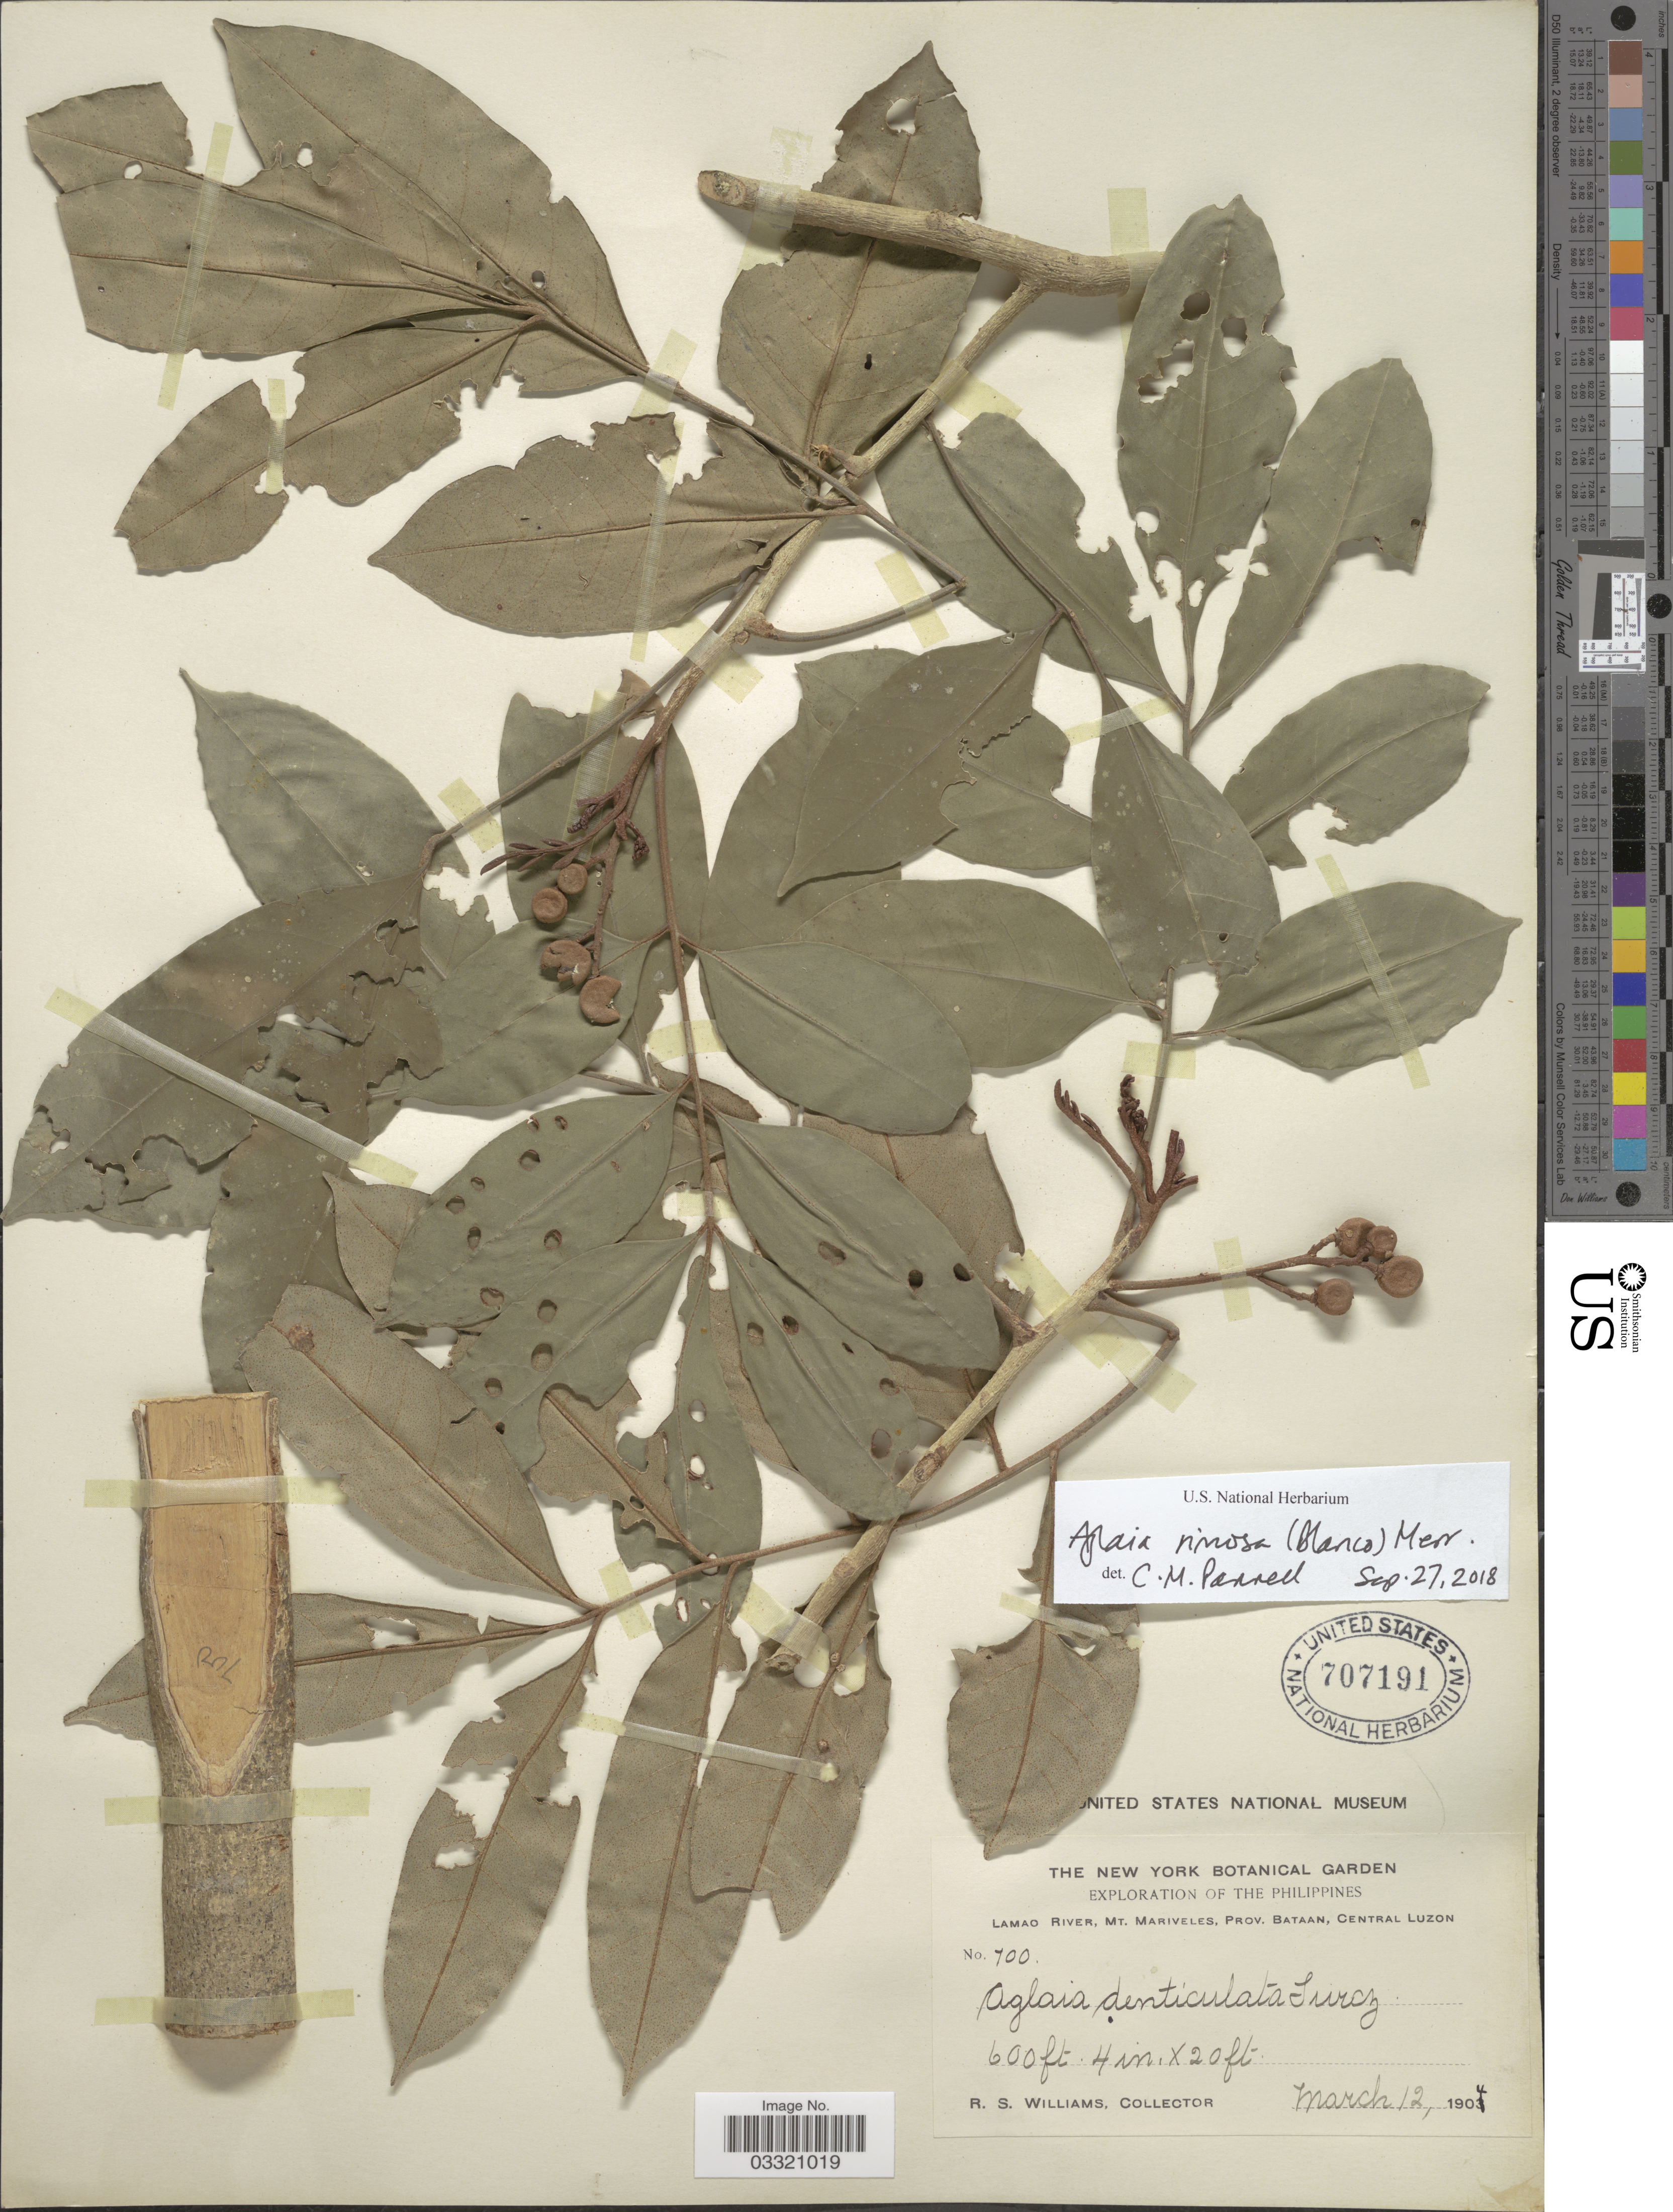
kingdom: Plantae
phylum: Tracheophyta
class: Magnoliopsida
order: Sapindales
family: Meliaceae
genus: Aglaia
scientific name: Aglaia rimosa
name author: (Blanco) Merr.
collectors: R. S. Williams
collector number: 700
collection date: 1904-03-12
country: Philippines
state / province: Central Luzon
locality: Lamao River, Mt. Mariveles, Prov. Bataan.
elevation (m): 183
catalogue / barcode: US 707191